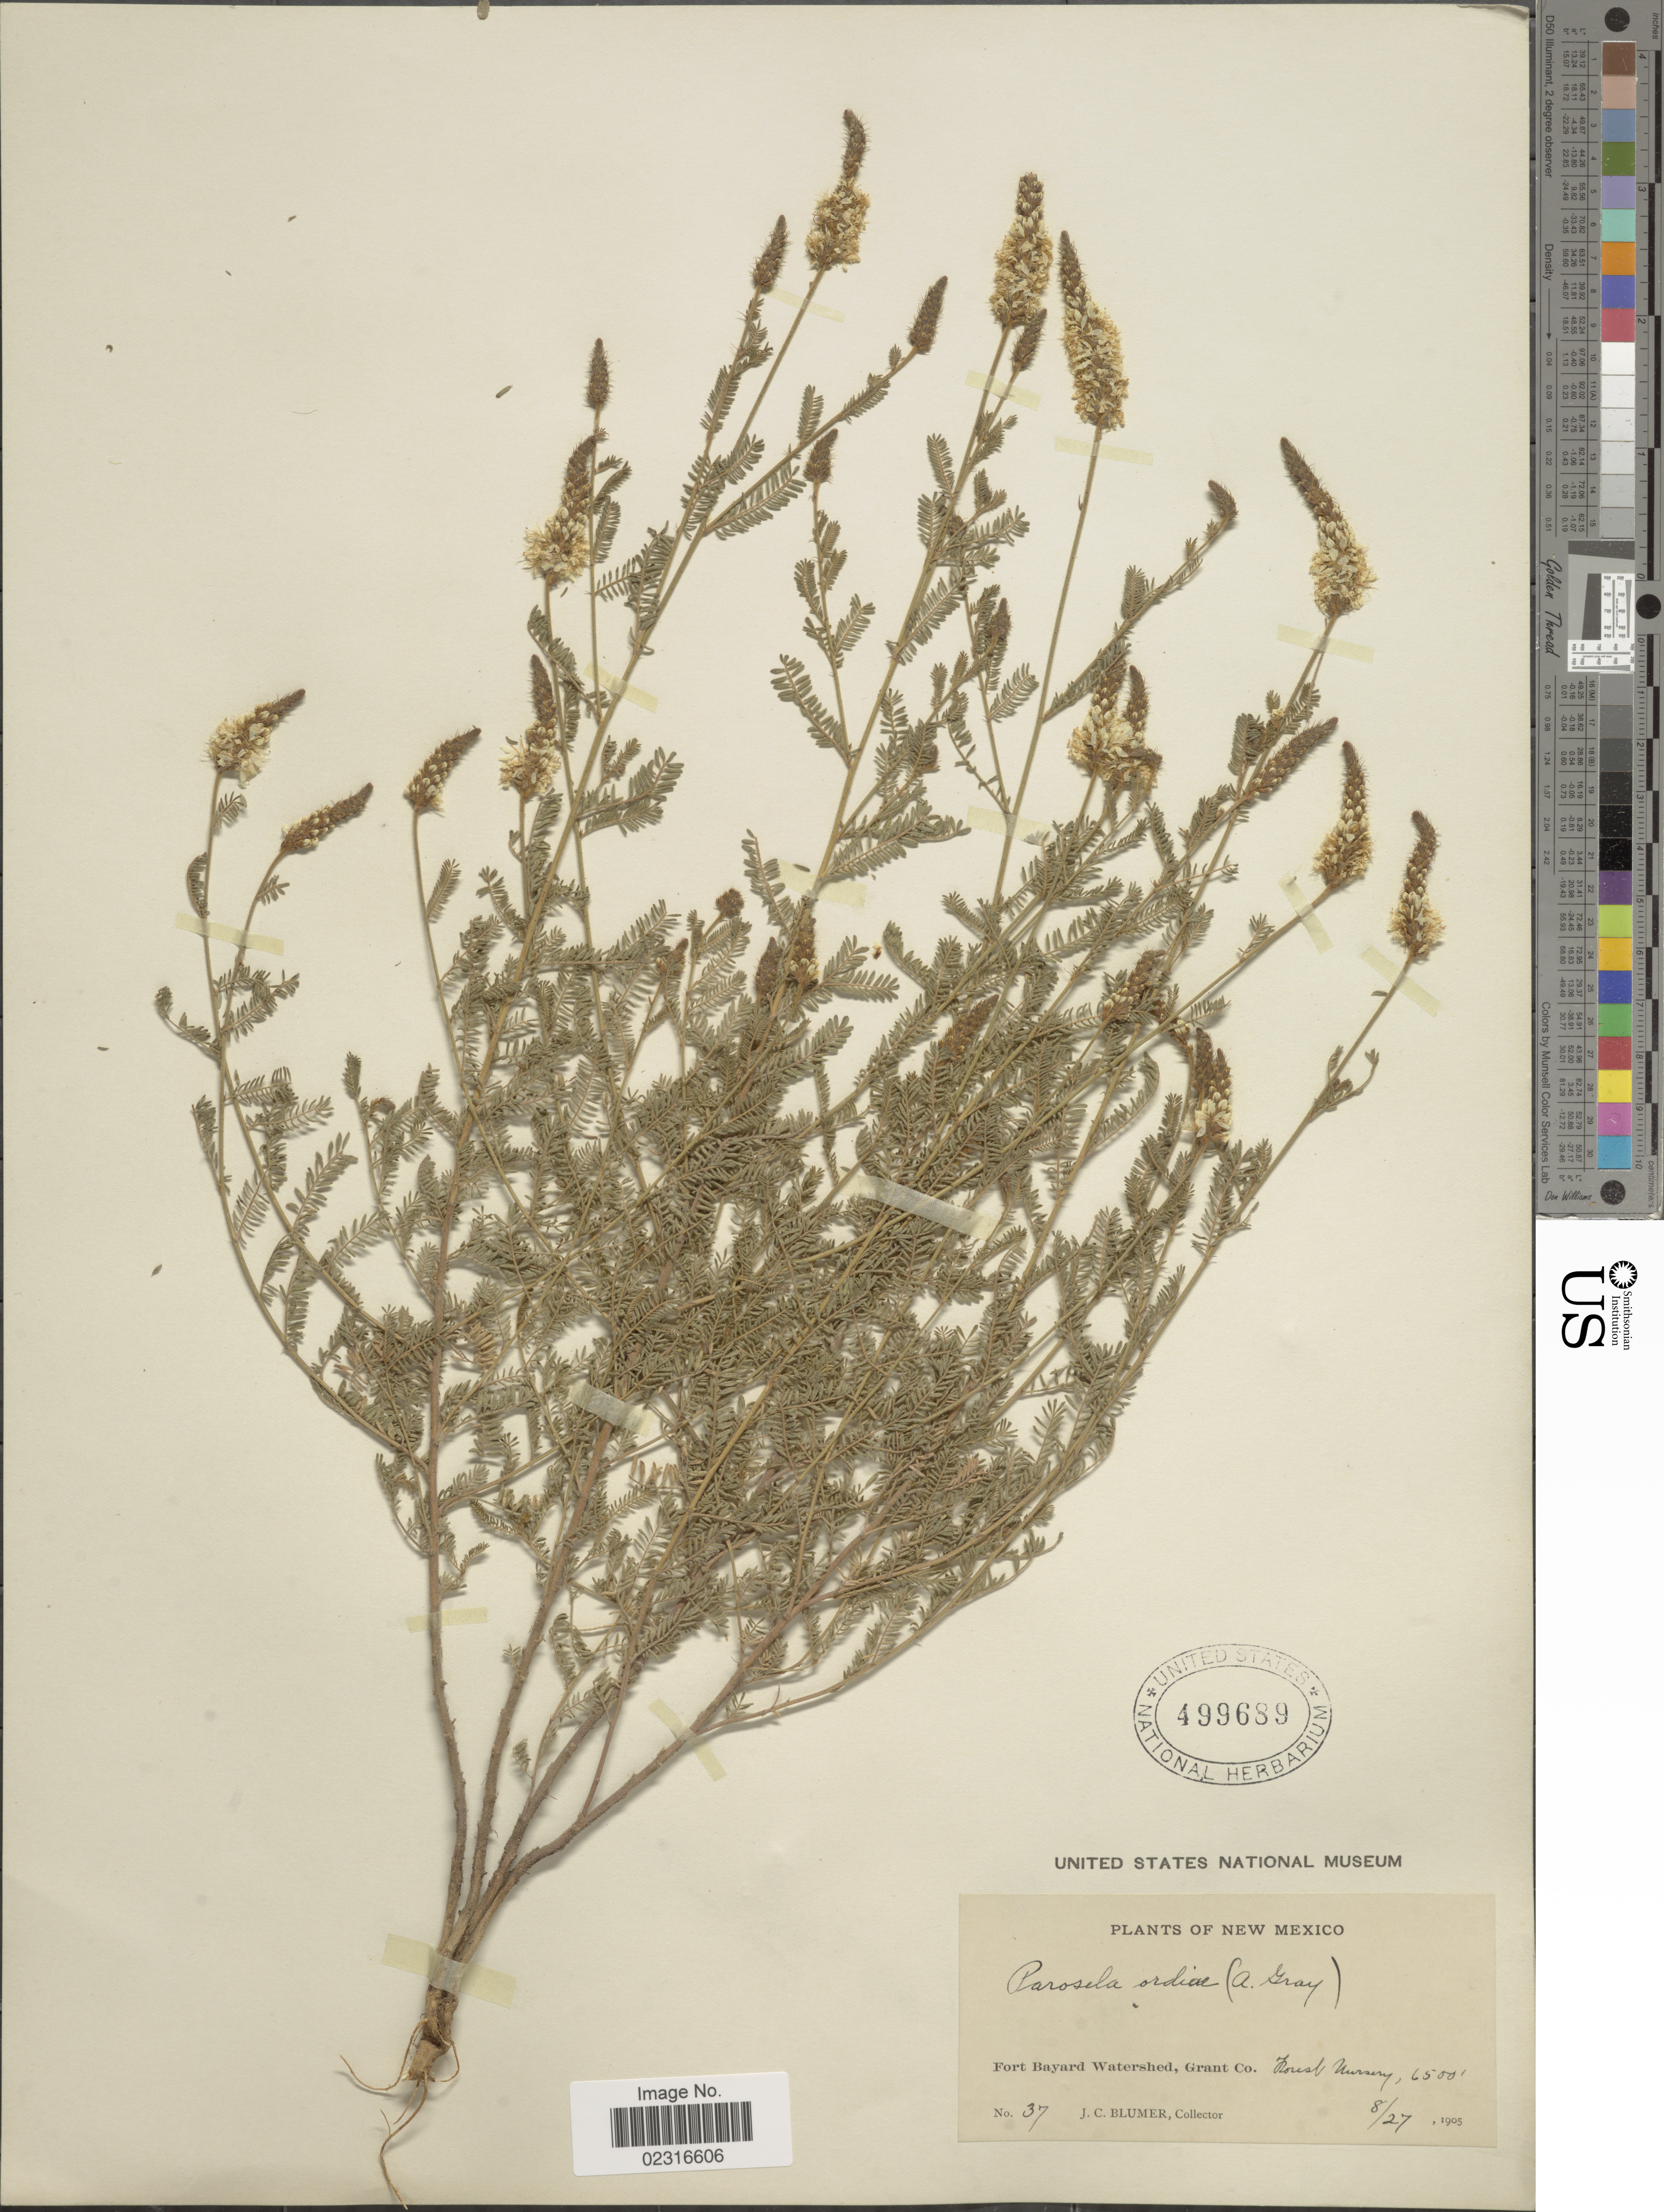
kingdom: Plantae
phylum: Tracheophyta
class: Magnoliopsida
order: Fabales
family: Fabaceae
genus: Dalea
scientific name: Dalea albiflora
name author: A. Gray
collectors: J. C. Blumer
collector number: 37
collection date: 1905-08-27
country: United States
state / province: New Mexico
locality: Fort Bayard Watershed, Grant Co. Forest Nursery.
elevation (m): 1981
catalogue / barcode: US 499689